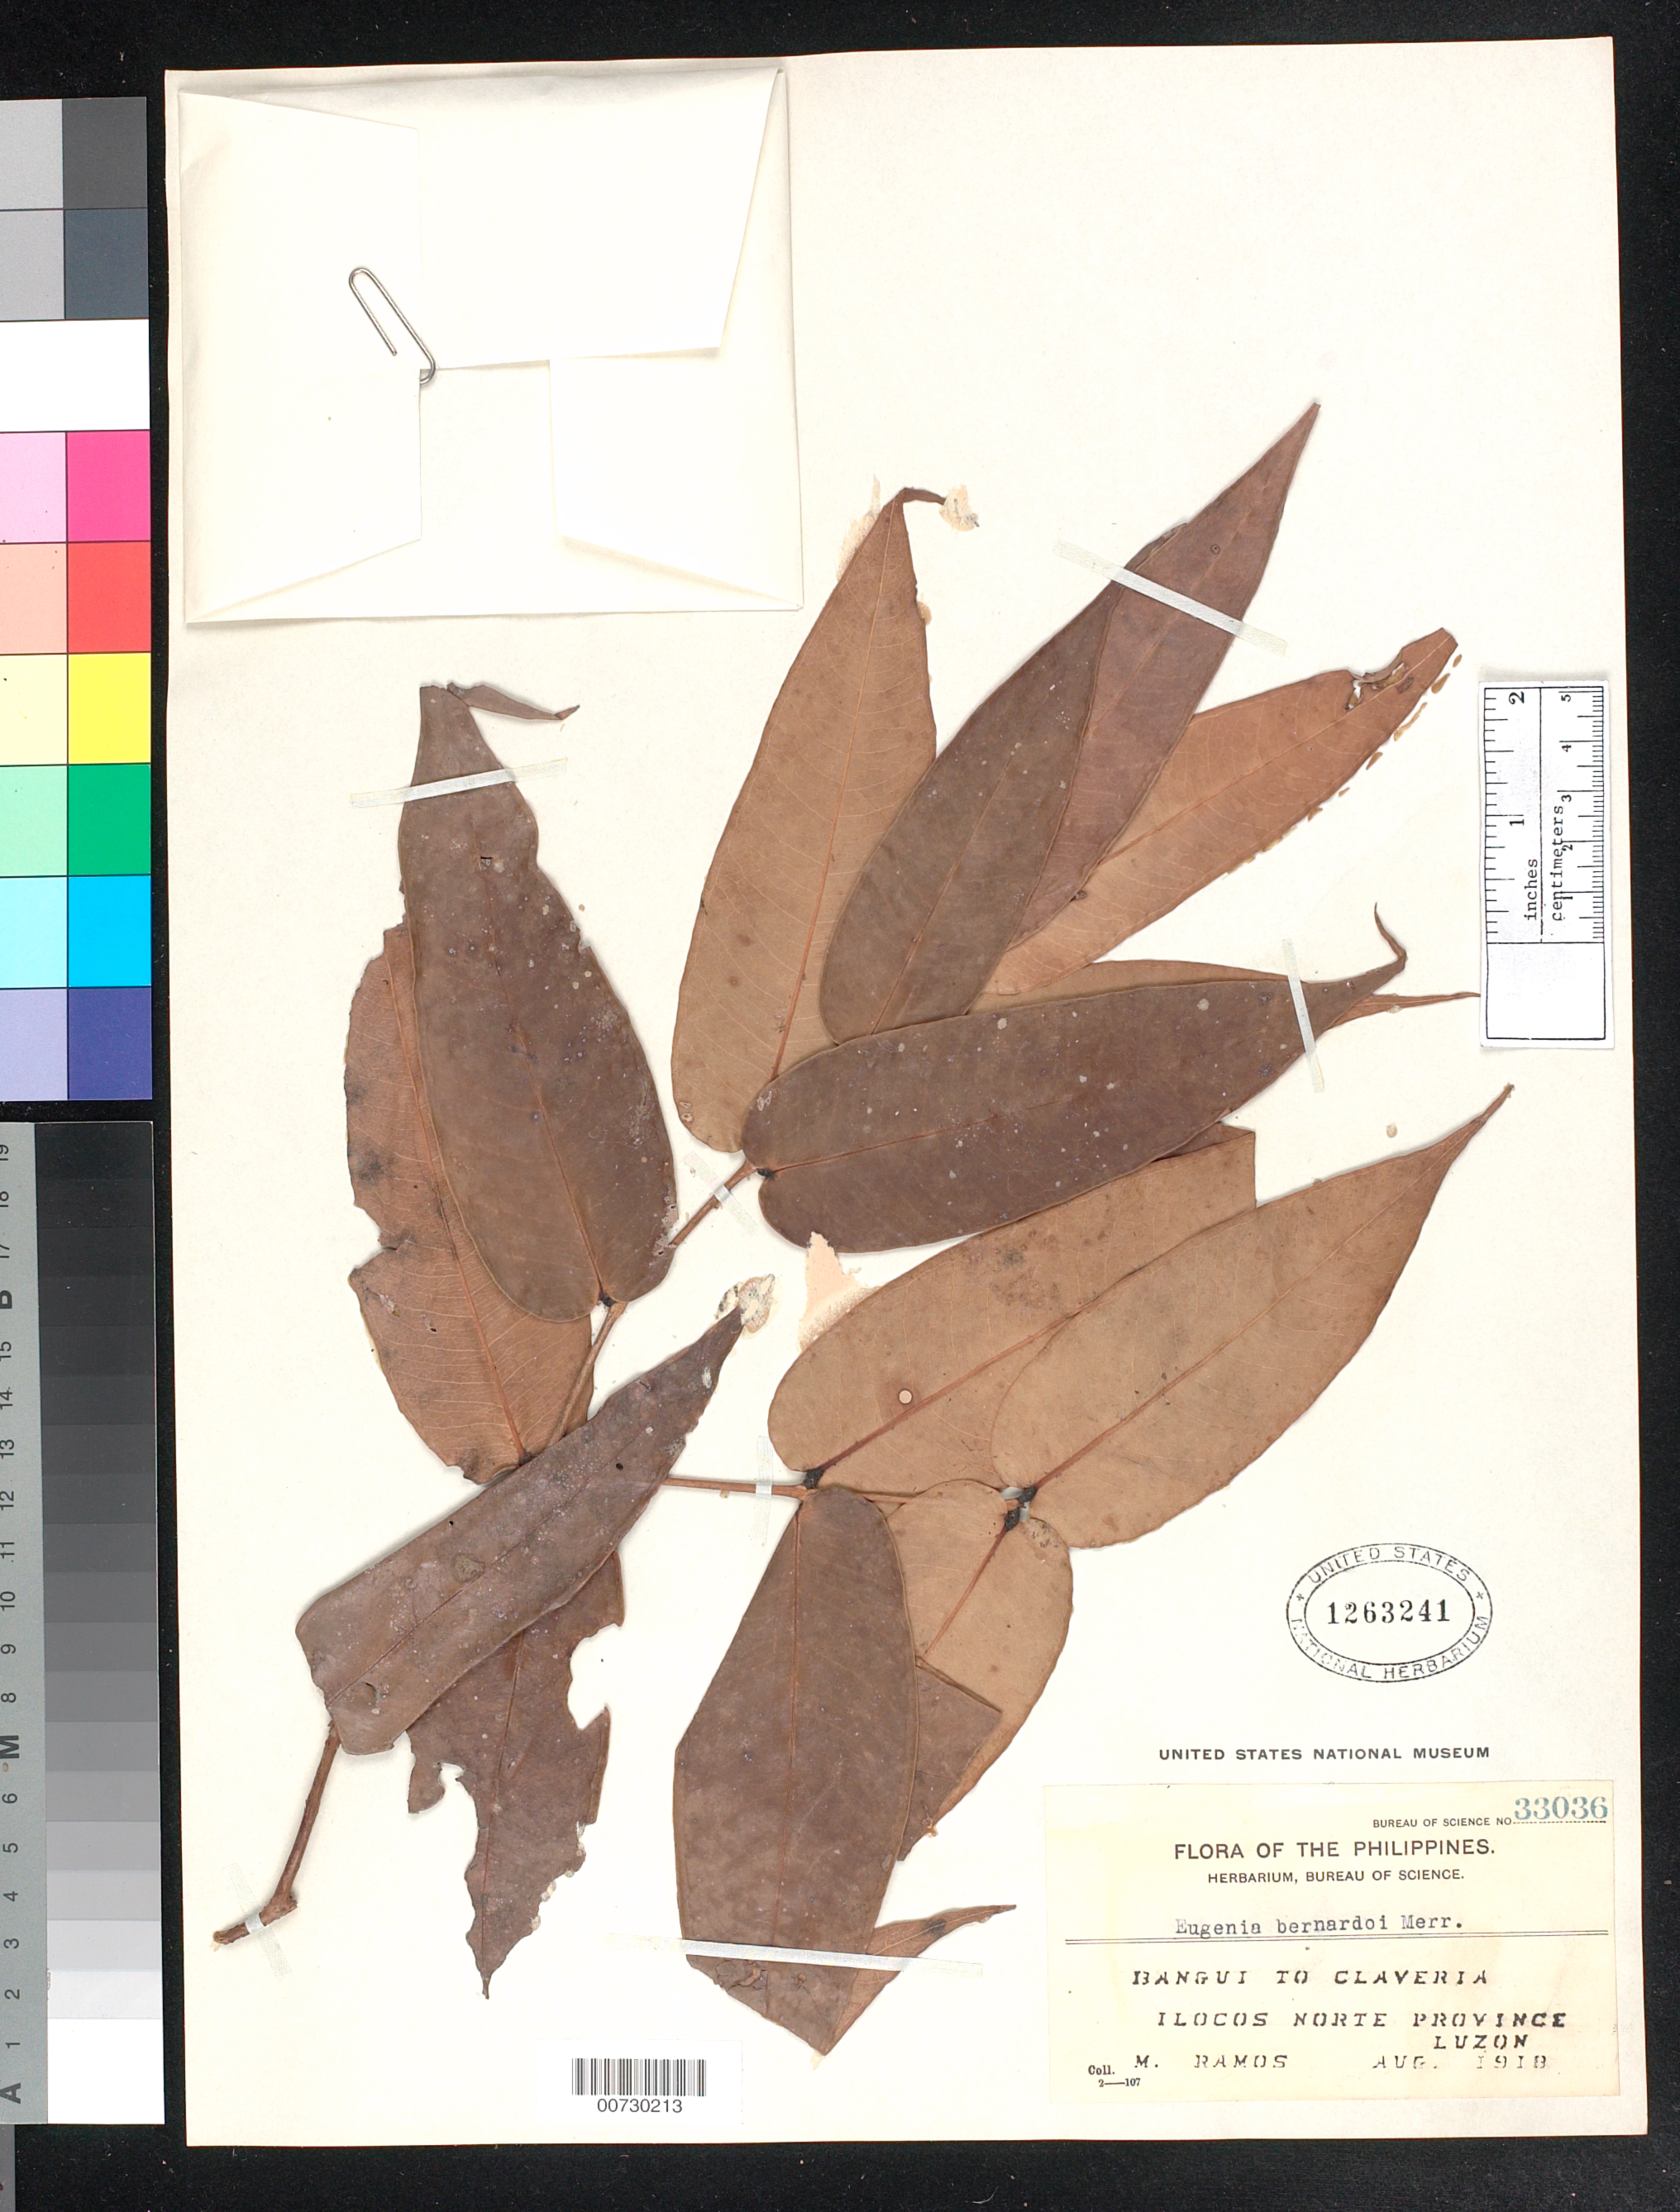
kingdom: Plantae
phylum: Tracheophyta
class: Magnoliopsida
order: Myrtales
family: Myrtaceae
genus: Syzygium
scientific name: Syzygium bernardoi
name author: (Merr.) Merr.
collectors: M. Ramos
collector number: Bur. Sci. 33036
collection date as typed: Aug 1918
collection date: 1918-08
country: Philippines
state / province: Ilocos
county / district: Ilocos Norte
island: Luzon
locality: Bangui to Claveria.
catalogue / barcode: US 1263241